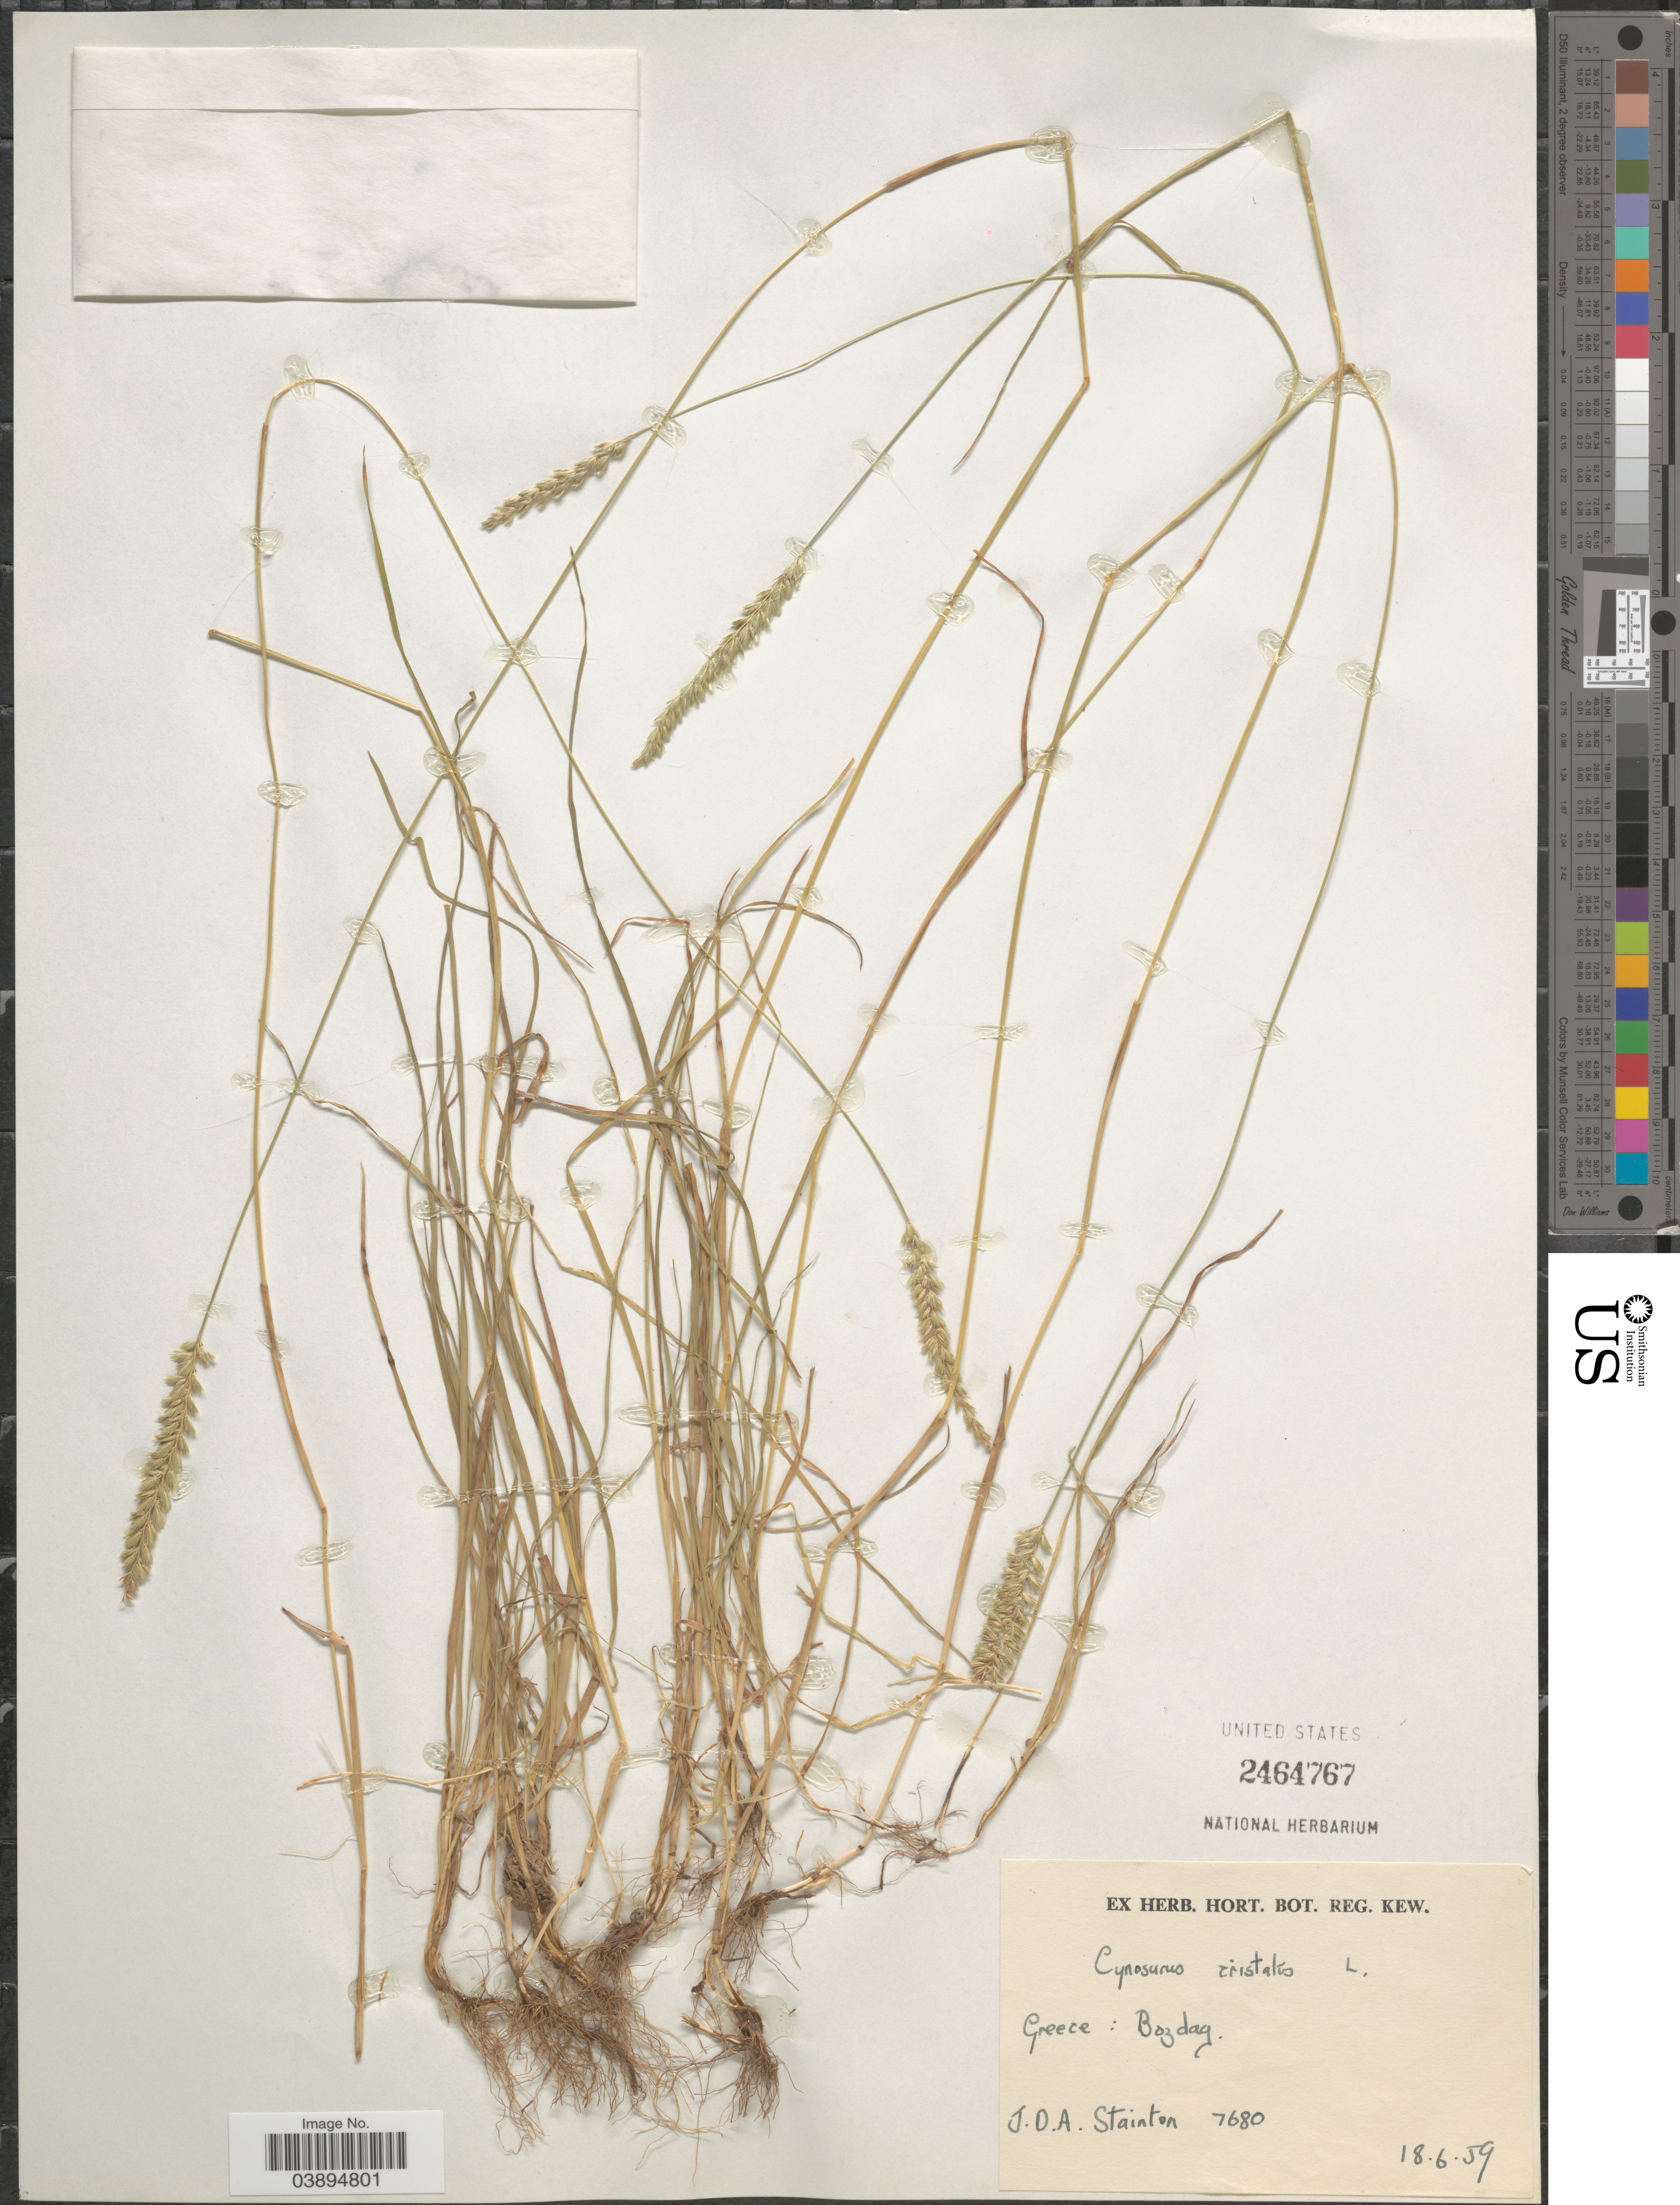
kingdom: Plantae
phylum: Tracheophyta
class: Liliopsida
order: Poales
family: Poaceae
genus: Cynosurus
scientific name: Cynosurus cristatus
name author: L.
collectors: J. Stainton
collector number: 7680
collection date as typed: Transcribed d/m/y: 18/6/59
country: Greece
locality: Bozdag.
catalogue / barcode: US 2464767